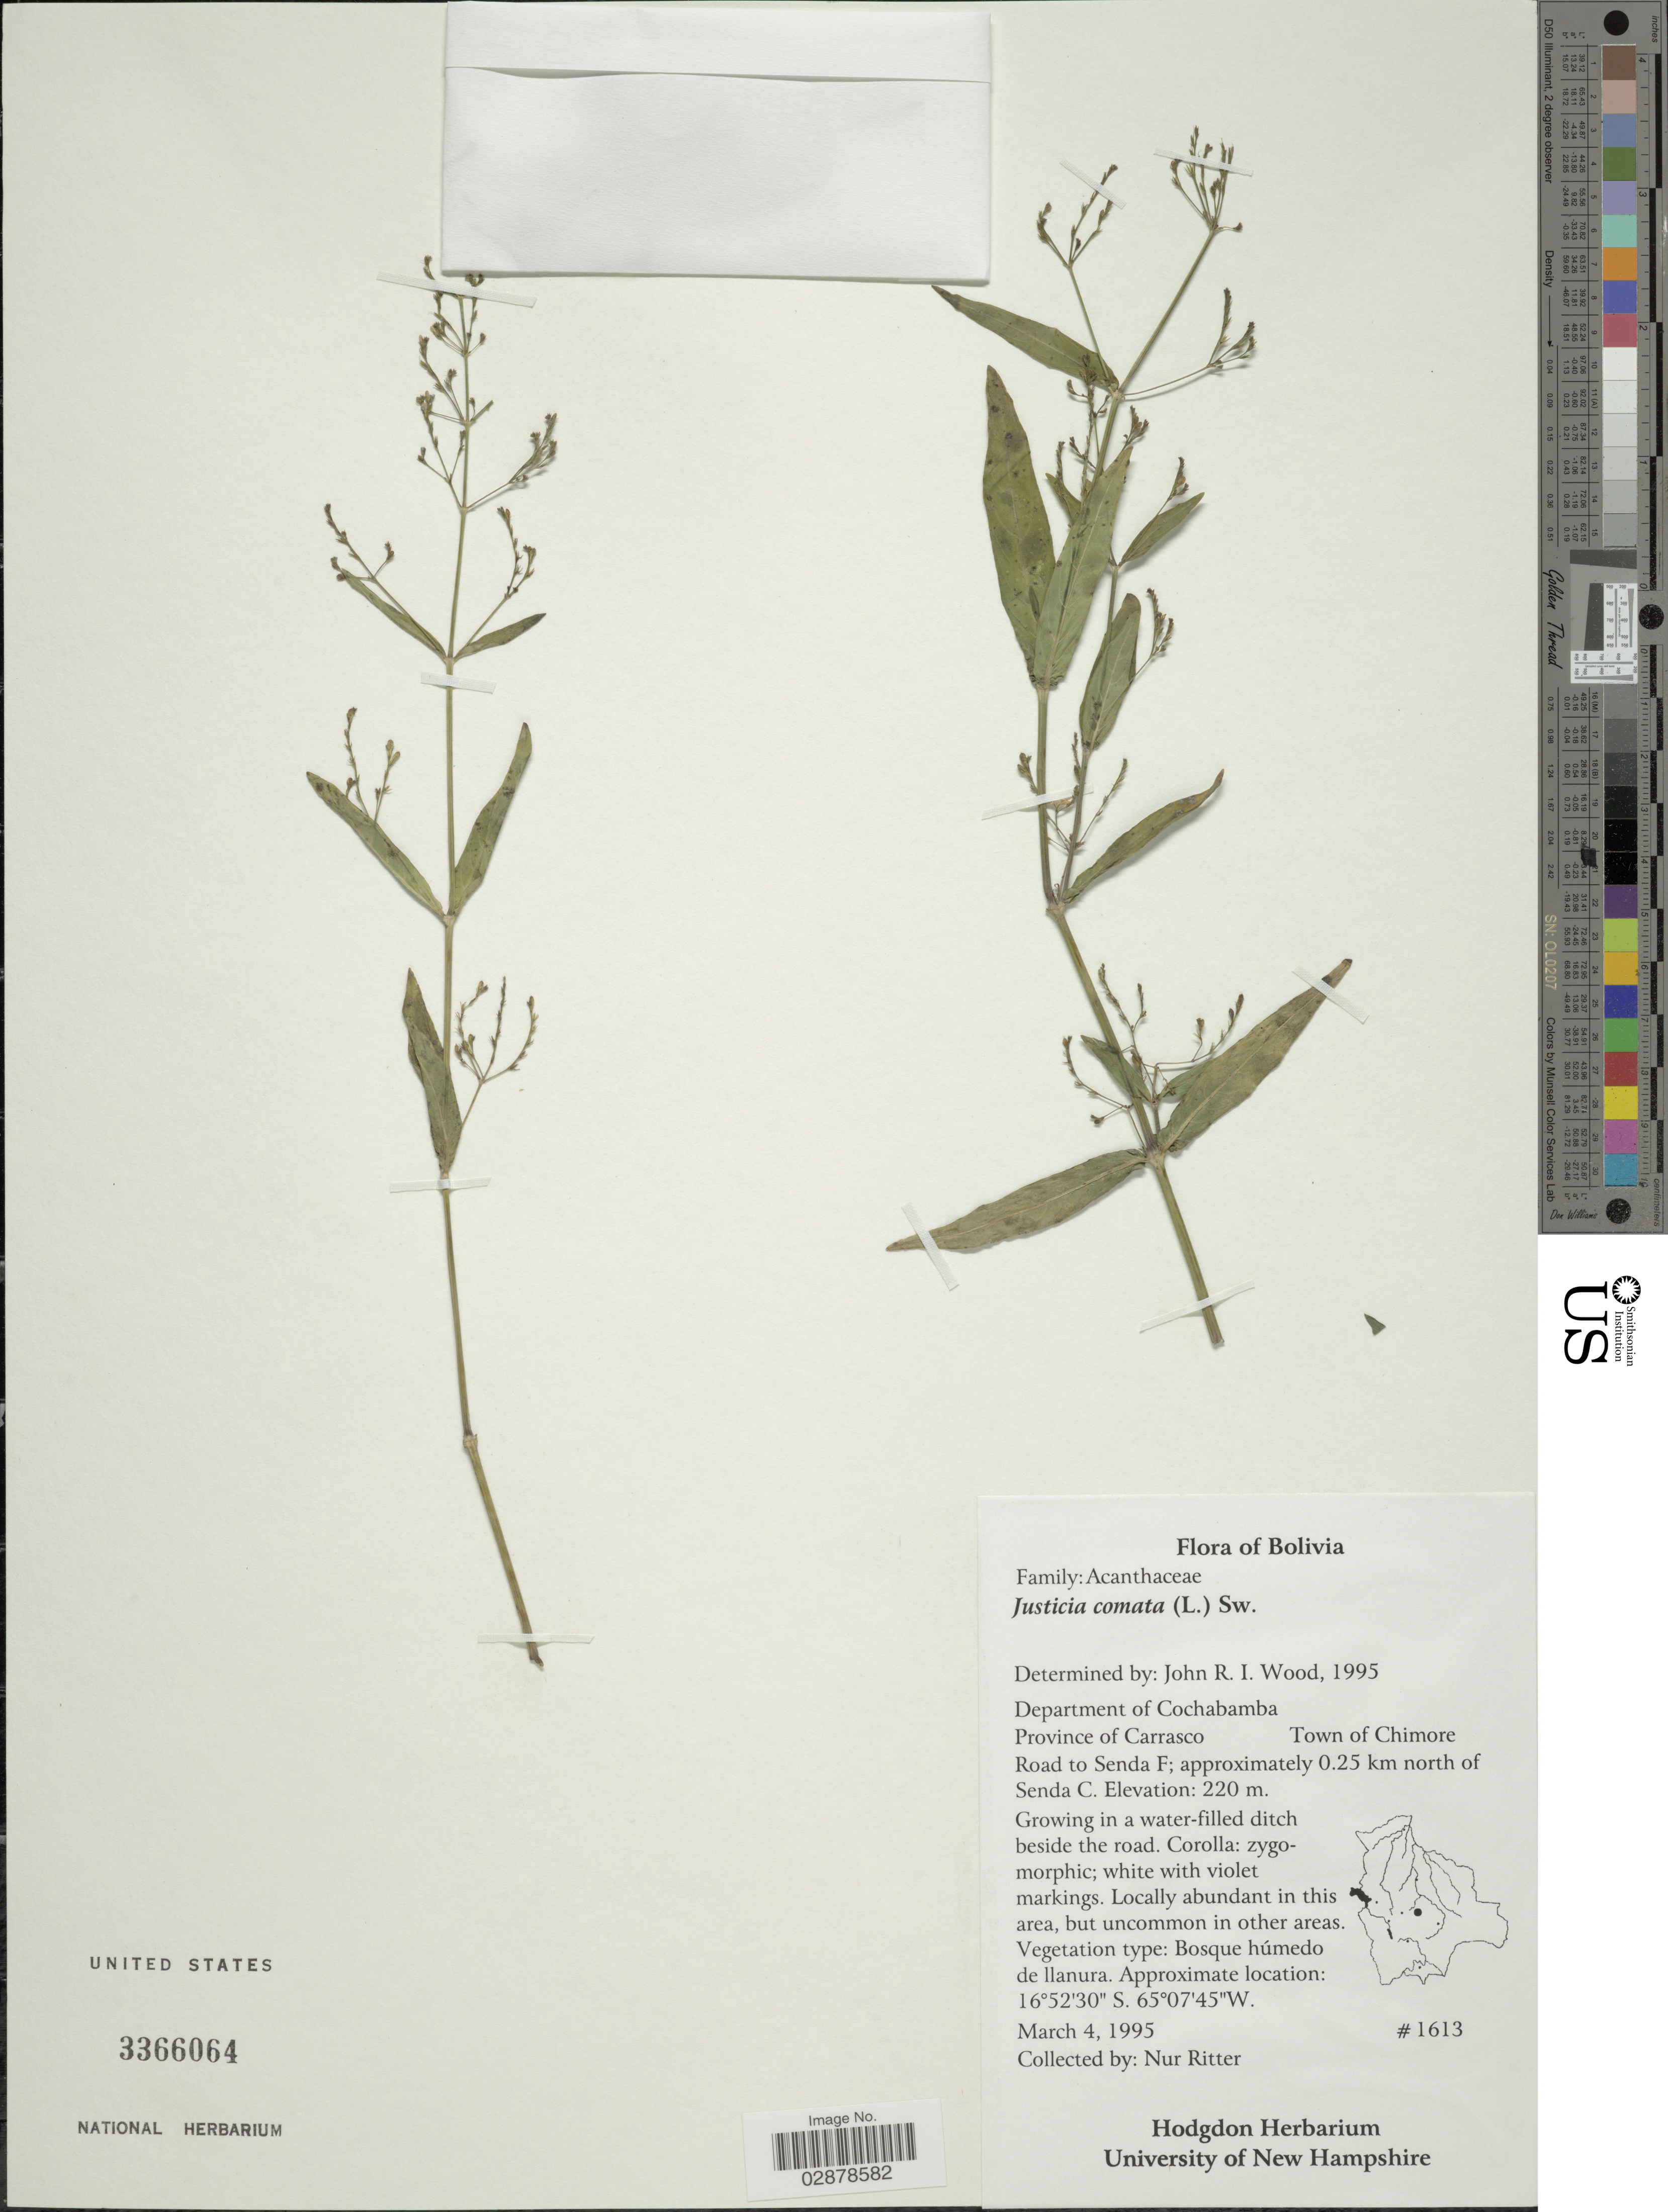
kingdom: Plantae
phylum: Tracheophyta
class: Magnoliopsida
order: Lamiales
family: Acanthaceae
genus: Justicia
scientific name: Justicia comata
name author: (L.) Lam.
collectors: N. Ritter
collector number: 1613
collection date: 1995-03-04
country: Bolivia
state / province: Cochabamba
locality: Department of Cochabamba, Province of Carrasco, Town of Chimore, Road to Senda F; approximately 0.25 km north of Senda C.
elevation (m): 220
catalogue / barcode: US 3366064